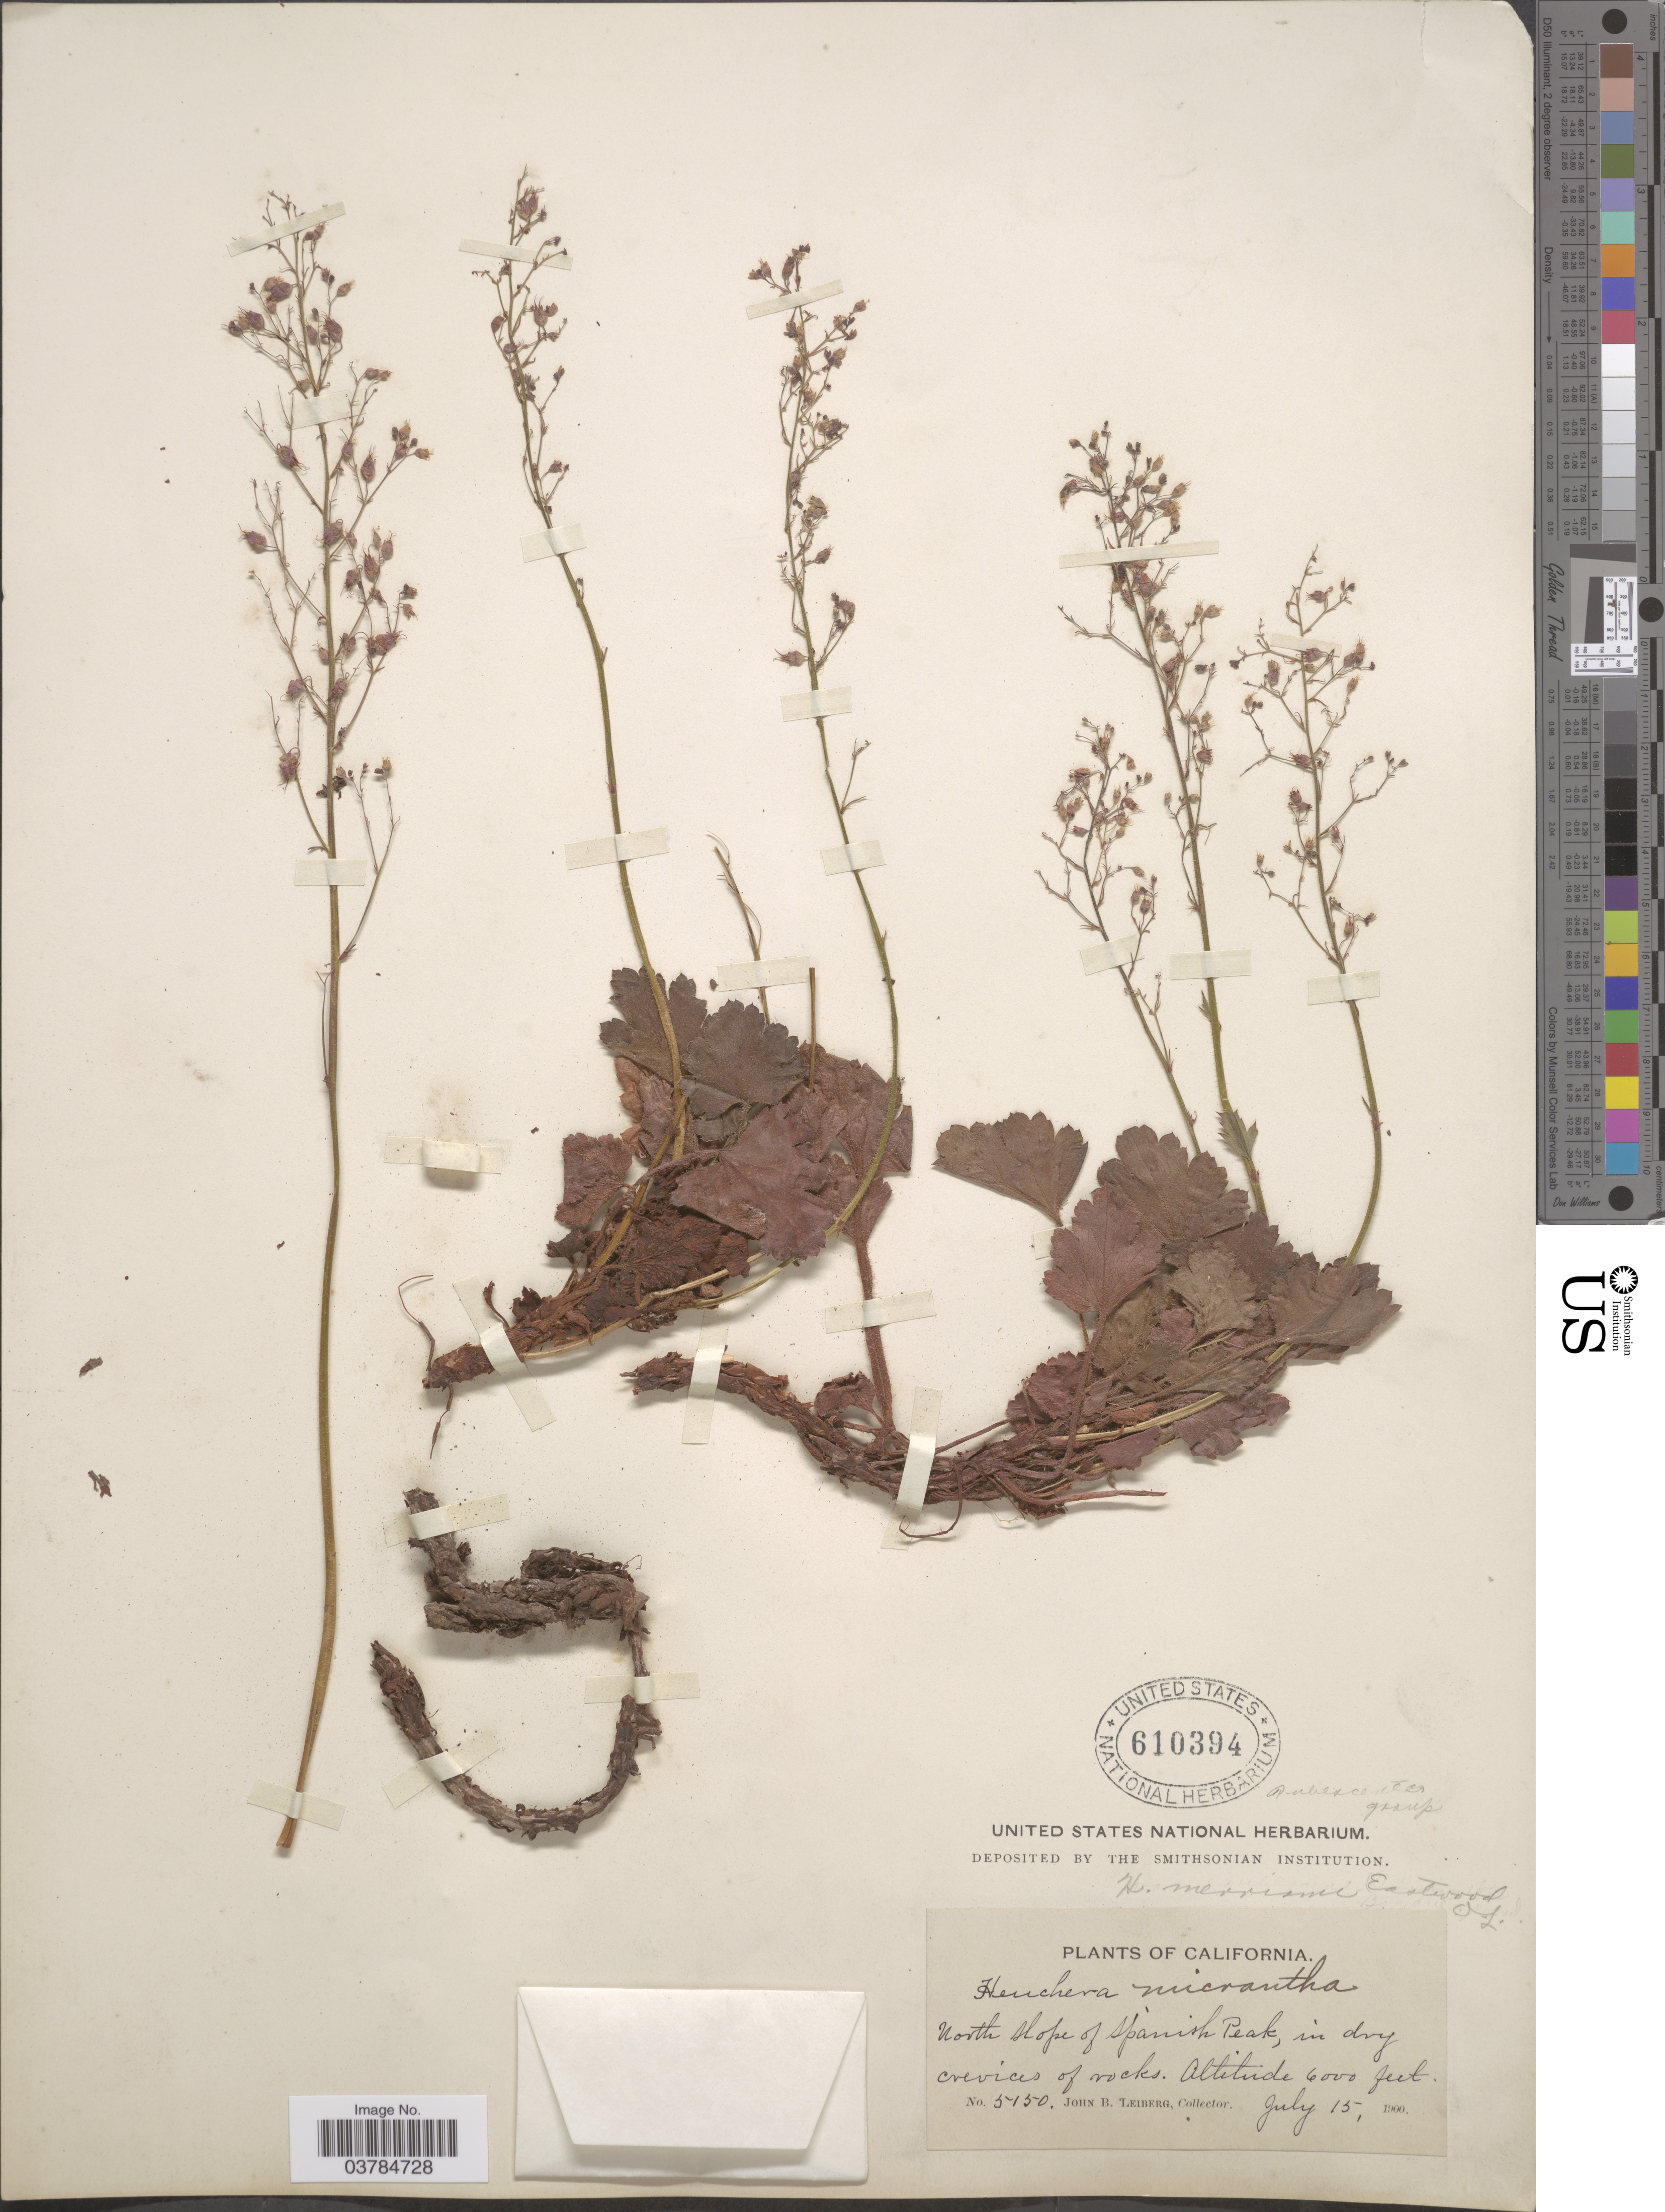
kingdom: Plantae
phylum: Tracheophyta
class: Magnoliopsida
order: Saxifragales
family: Saxifragaceae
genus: Heuchera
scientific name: Heuchera merriamii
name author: Eastw.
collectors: J. B. Leiberg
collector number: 5150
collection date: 1900-07-15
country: United States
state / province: California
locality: North Slope of Spanish Peak, in dry crevices of rocks.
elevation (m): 1829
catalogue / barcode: US 610394